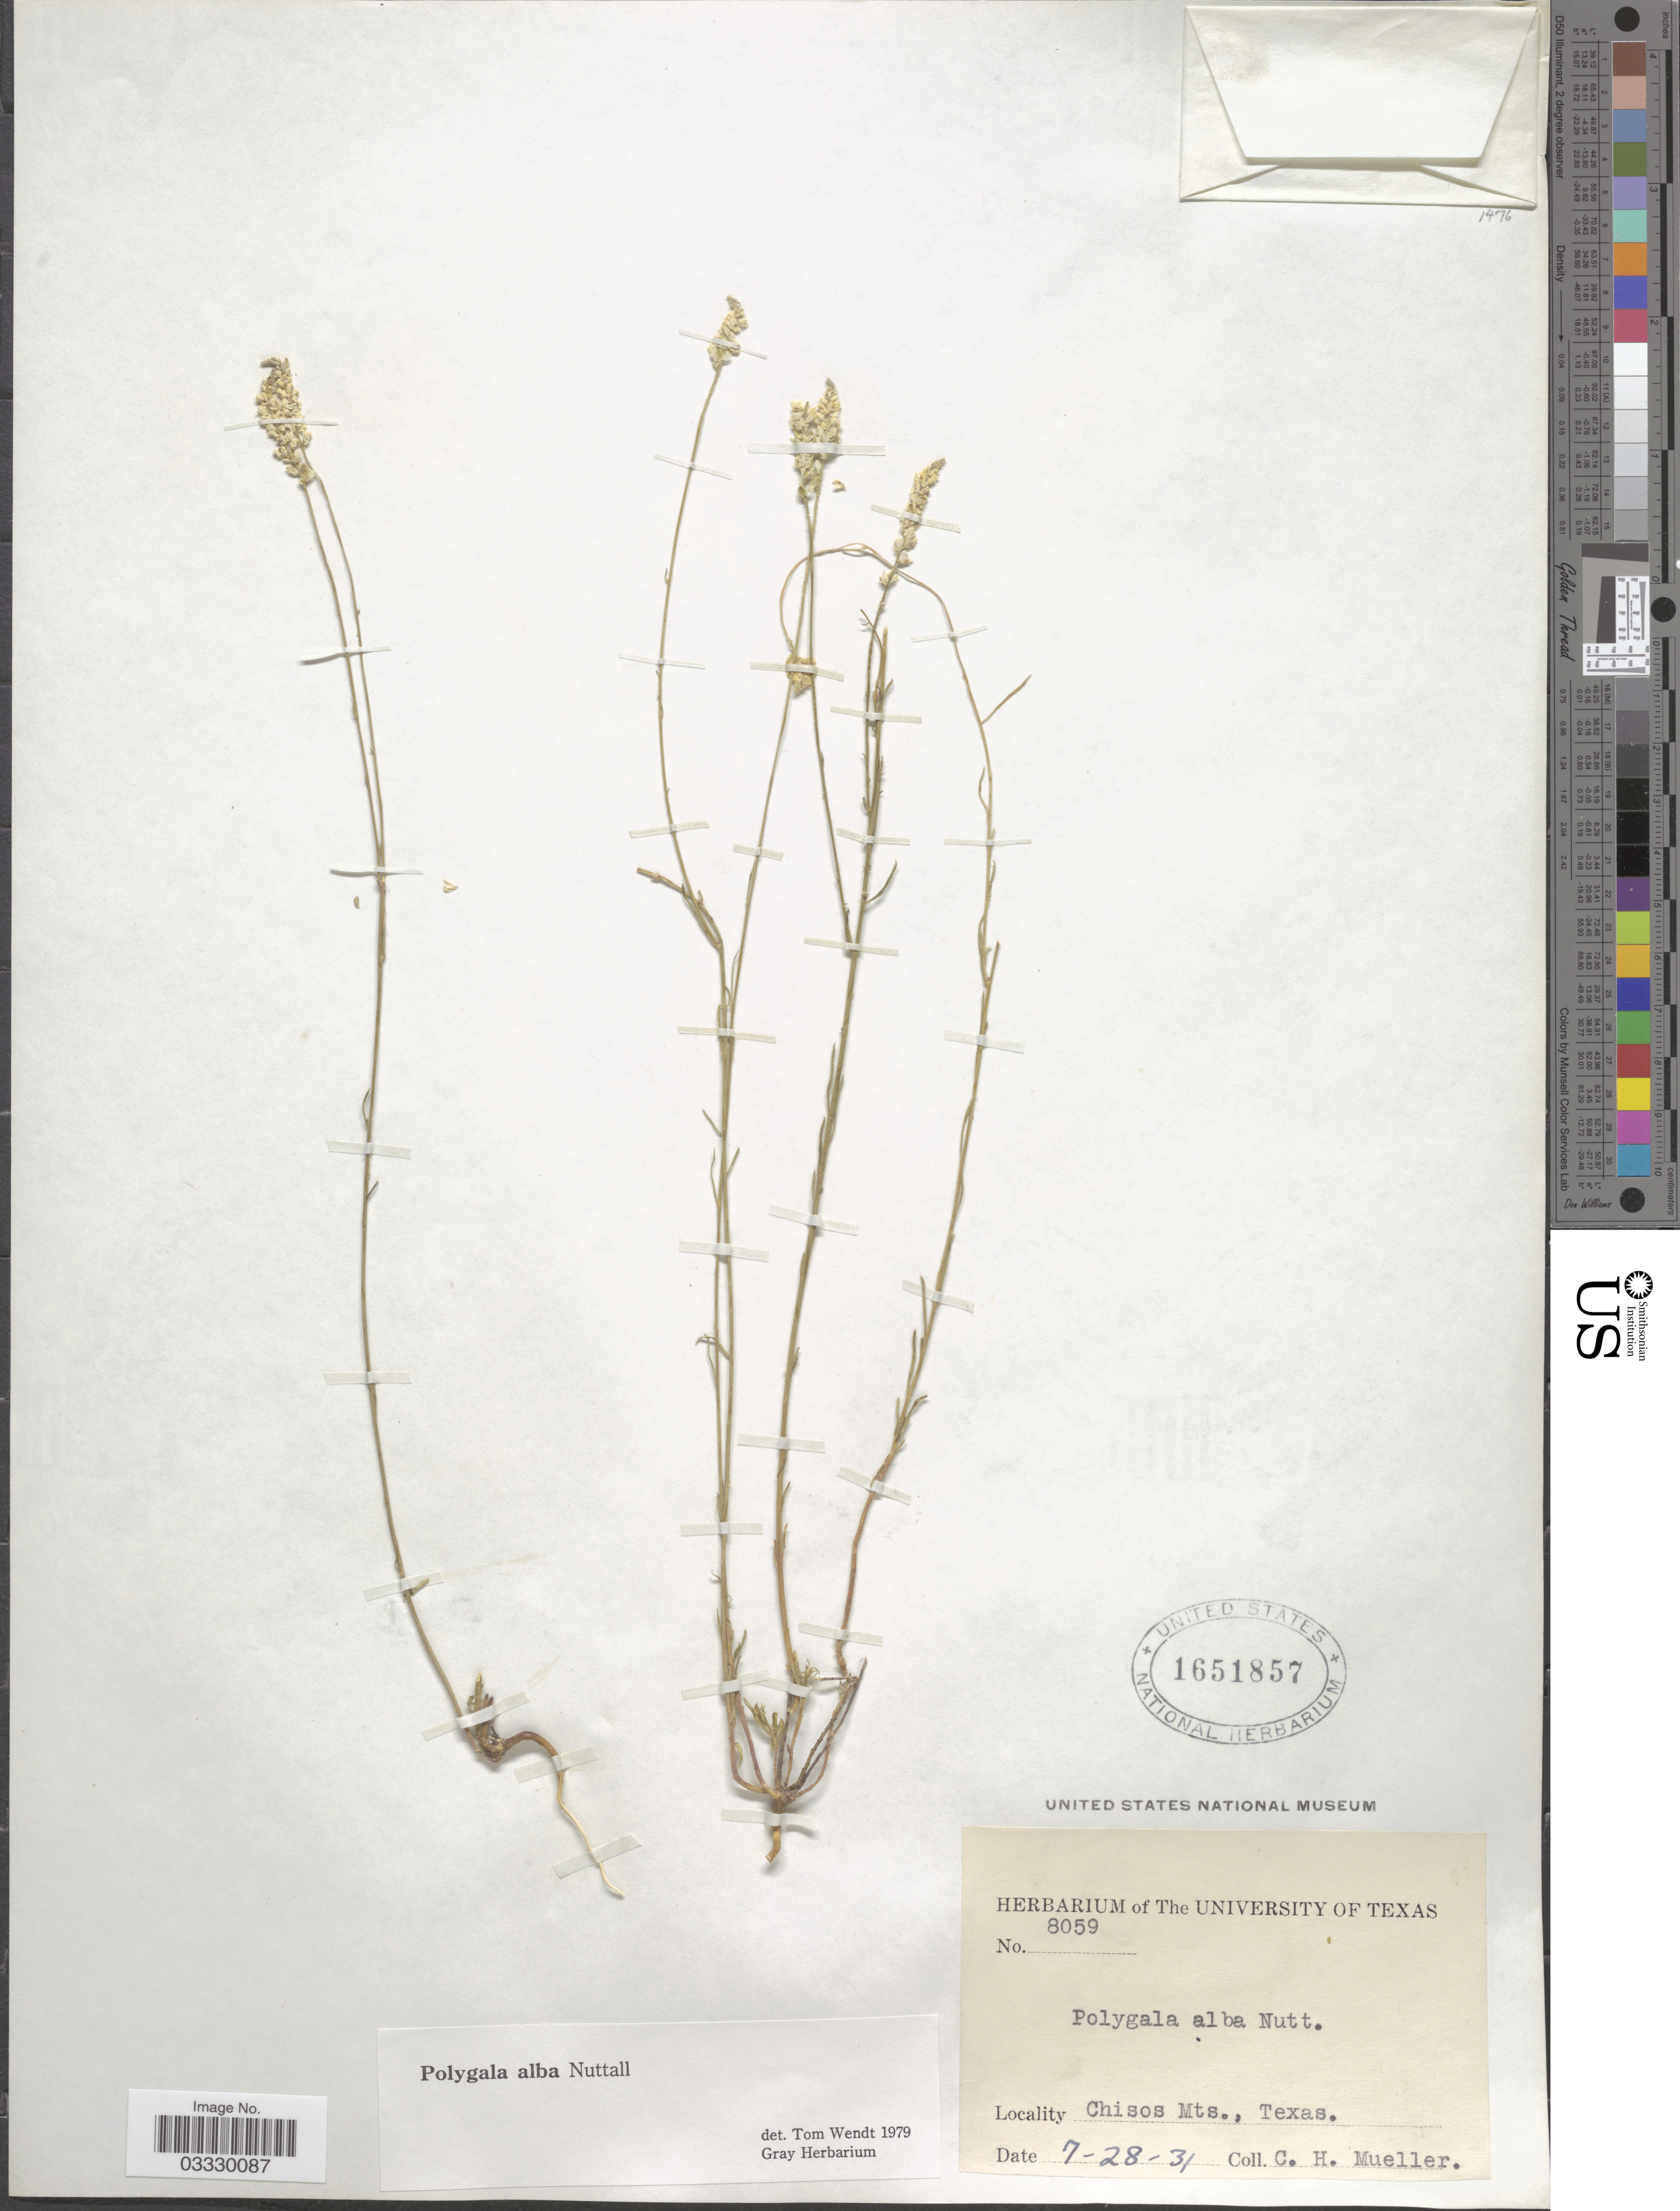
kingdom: Plantae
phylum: Tracheophyta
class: Magnoliopsida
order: Fabales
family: Polygalaceae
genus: Polygala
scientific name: Polygala alba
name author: Nutt.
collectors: C. H. Mueller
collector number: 8059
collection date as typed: Transcribed d/m/y: 28/7/31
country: United States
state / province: Texas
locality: Chisos Mts.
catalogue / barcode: US 1651857